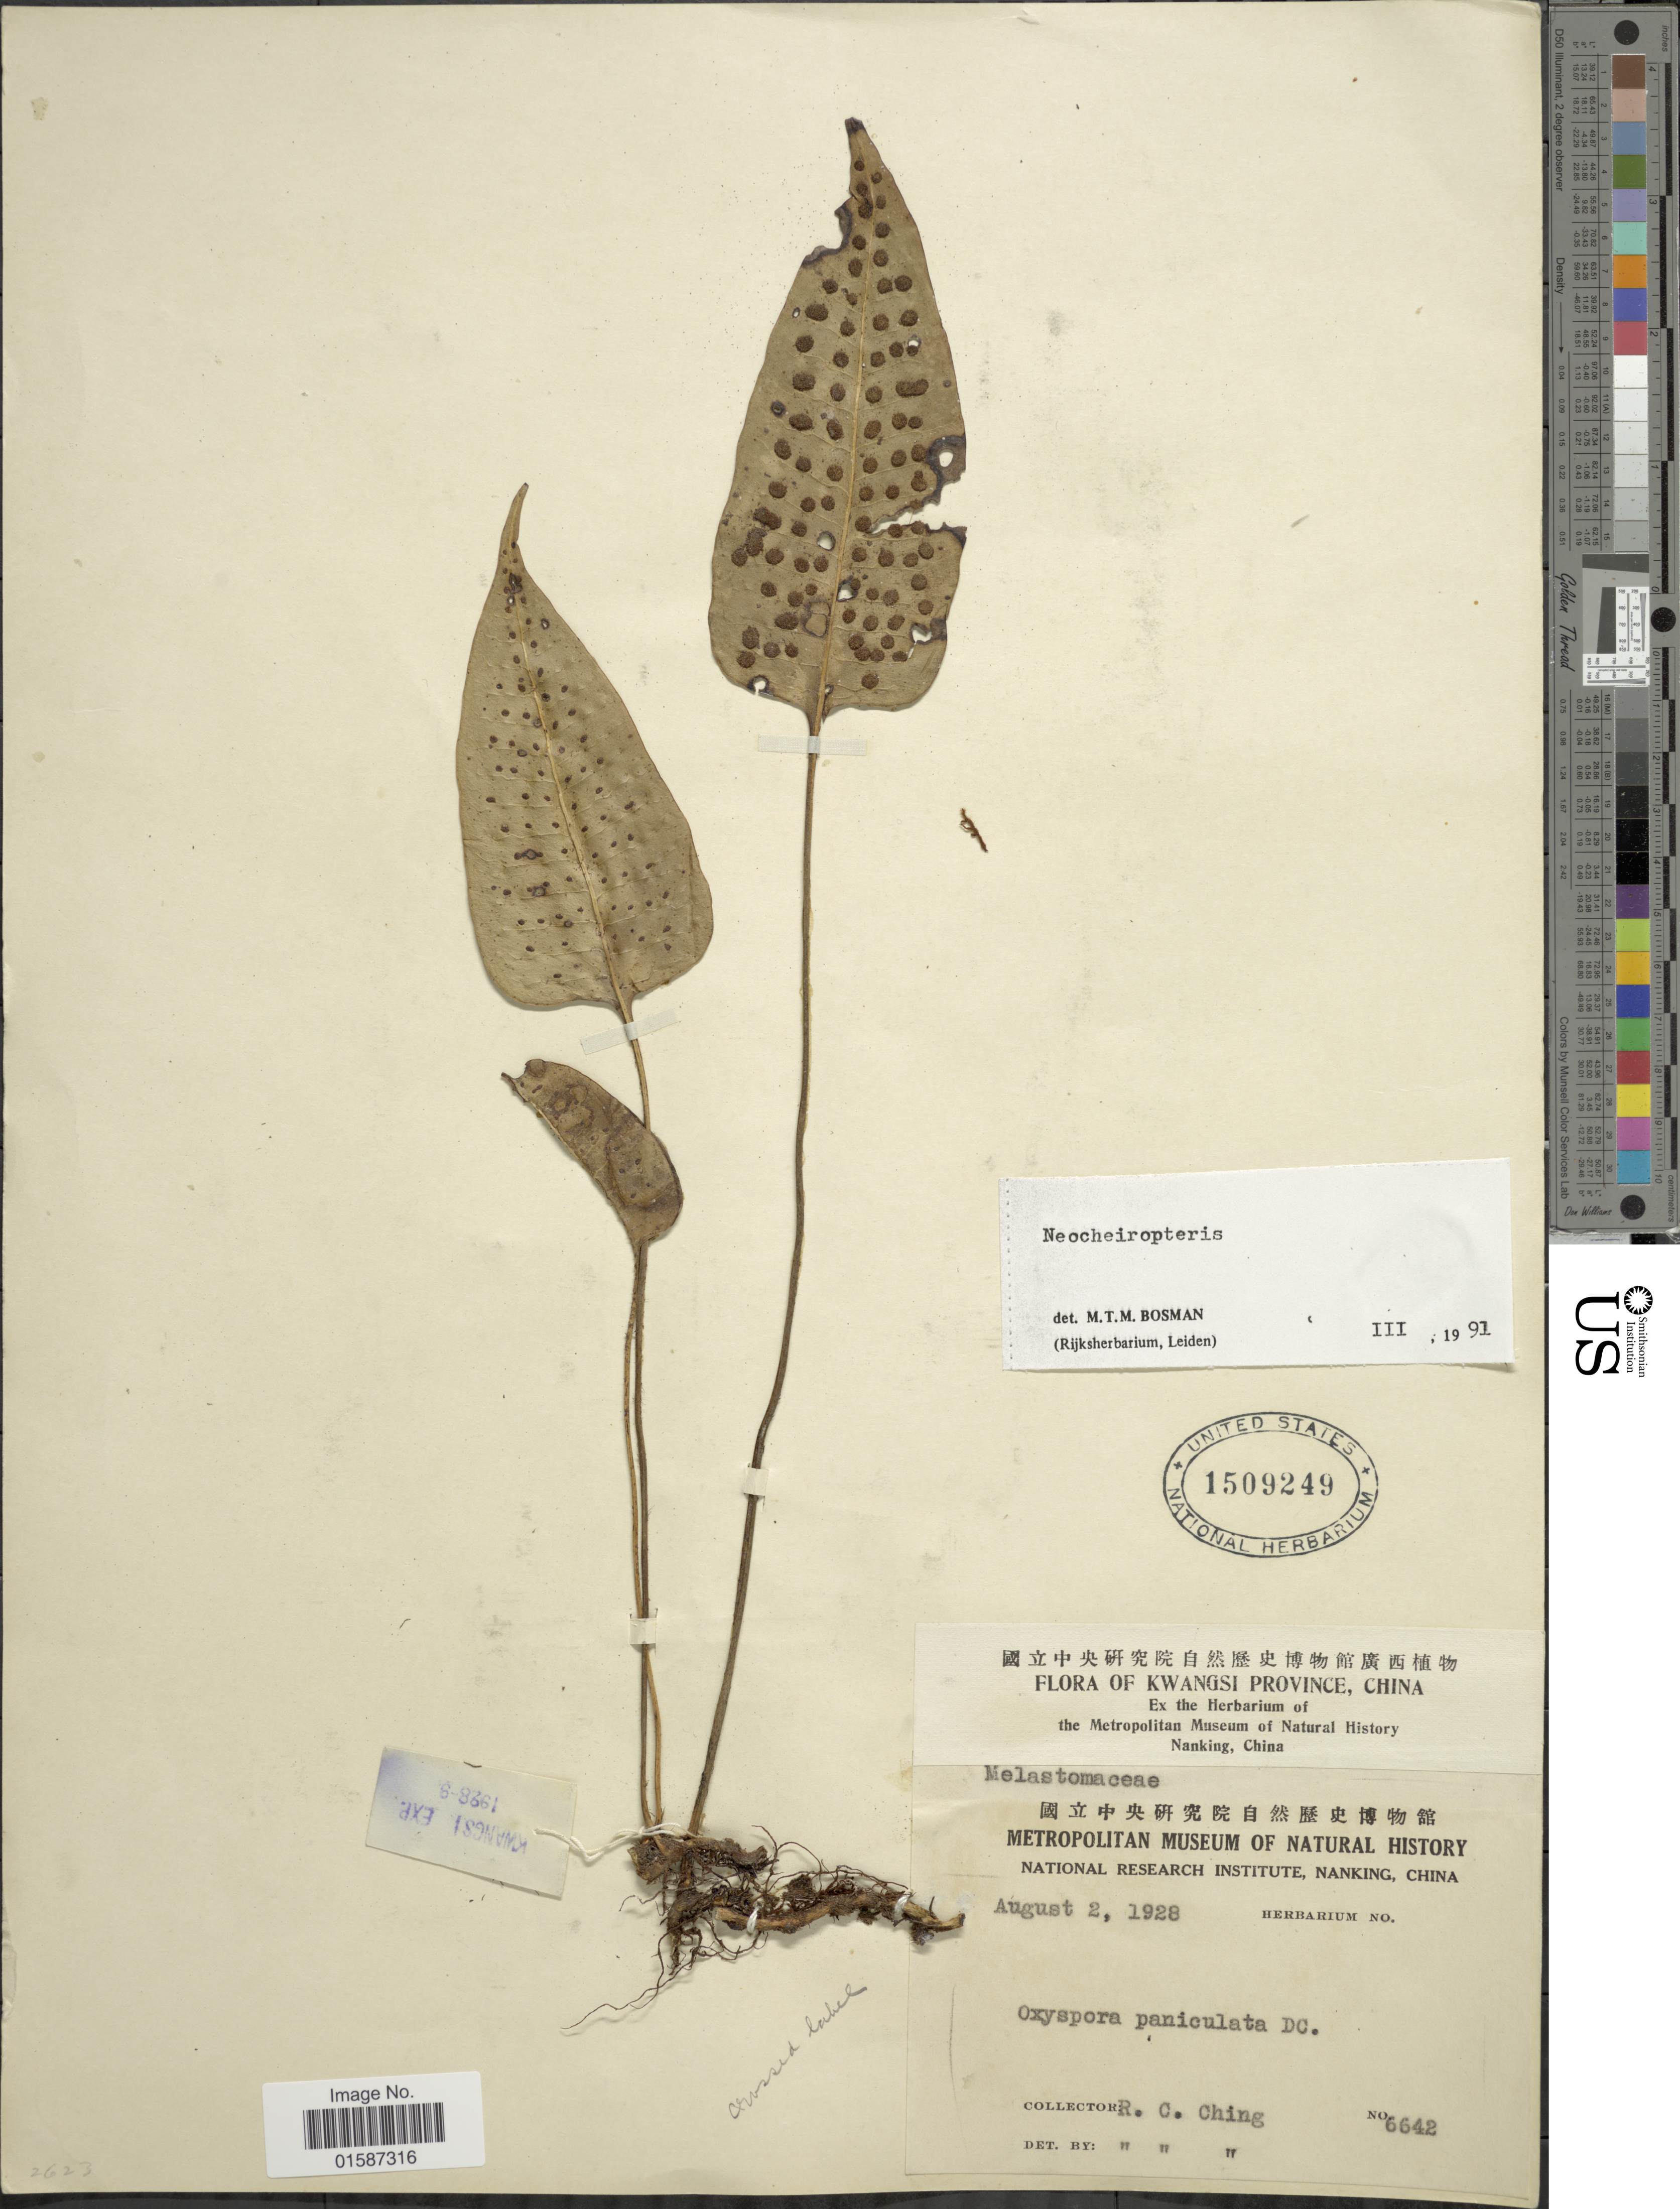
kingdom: Plantae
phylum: Tracheophyta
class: Polypodiopsida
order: Polypodiales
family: Polypodiaceae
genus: Neolepisorus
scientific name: Neolepisorus ovatus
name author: (Bedd.) Ching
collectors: R. C. Ching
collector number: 6642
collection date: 1928-08-02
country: China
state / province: Guangxi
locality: Kwangsi Province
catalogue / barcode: US 1509249